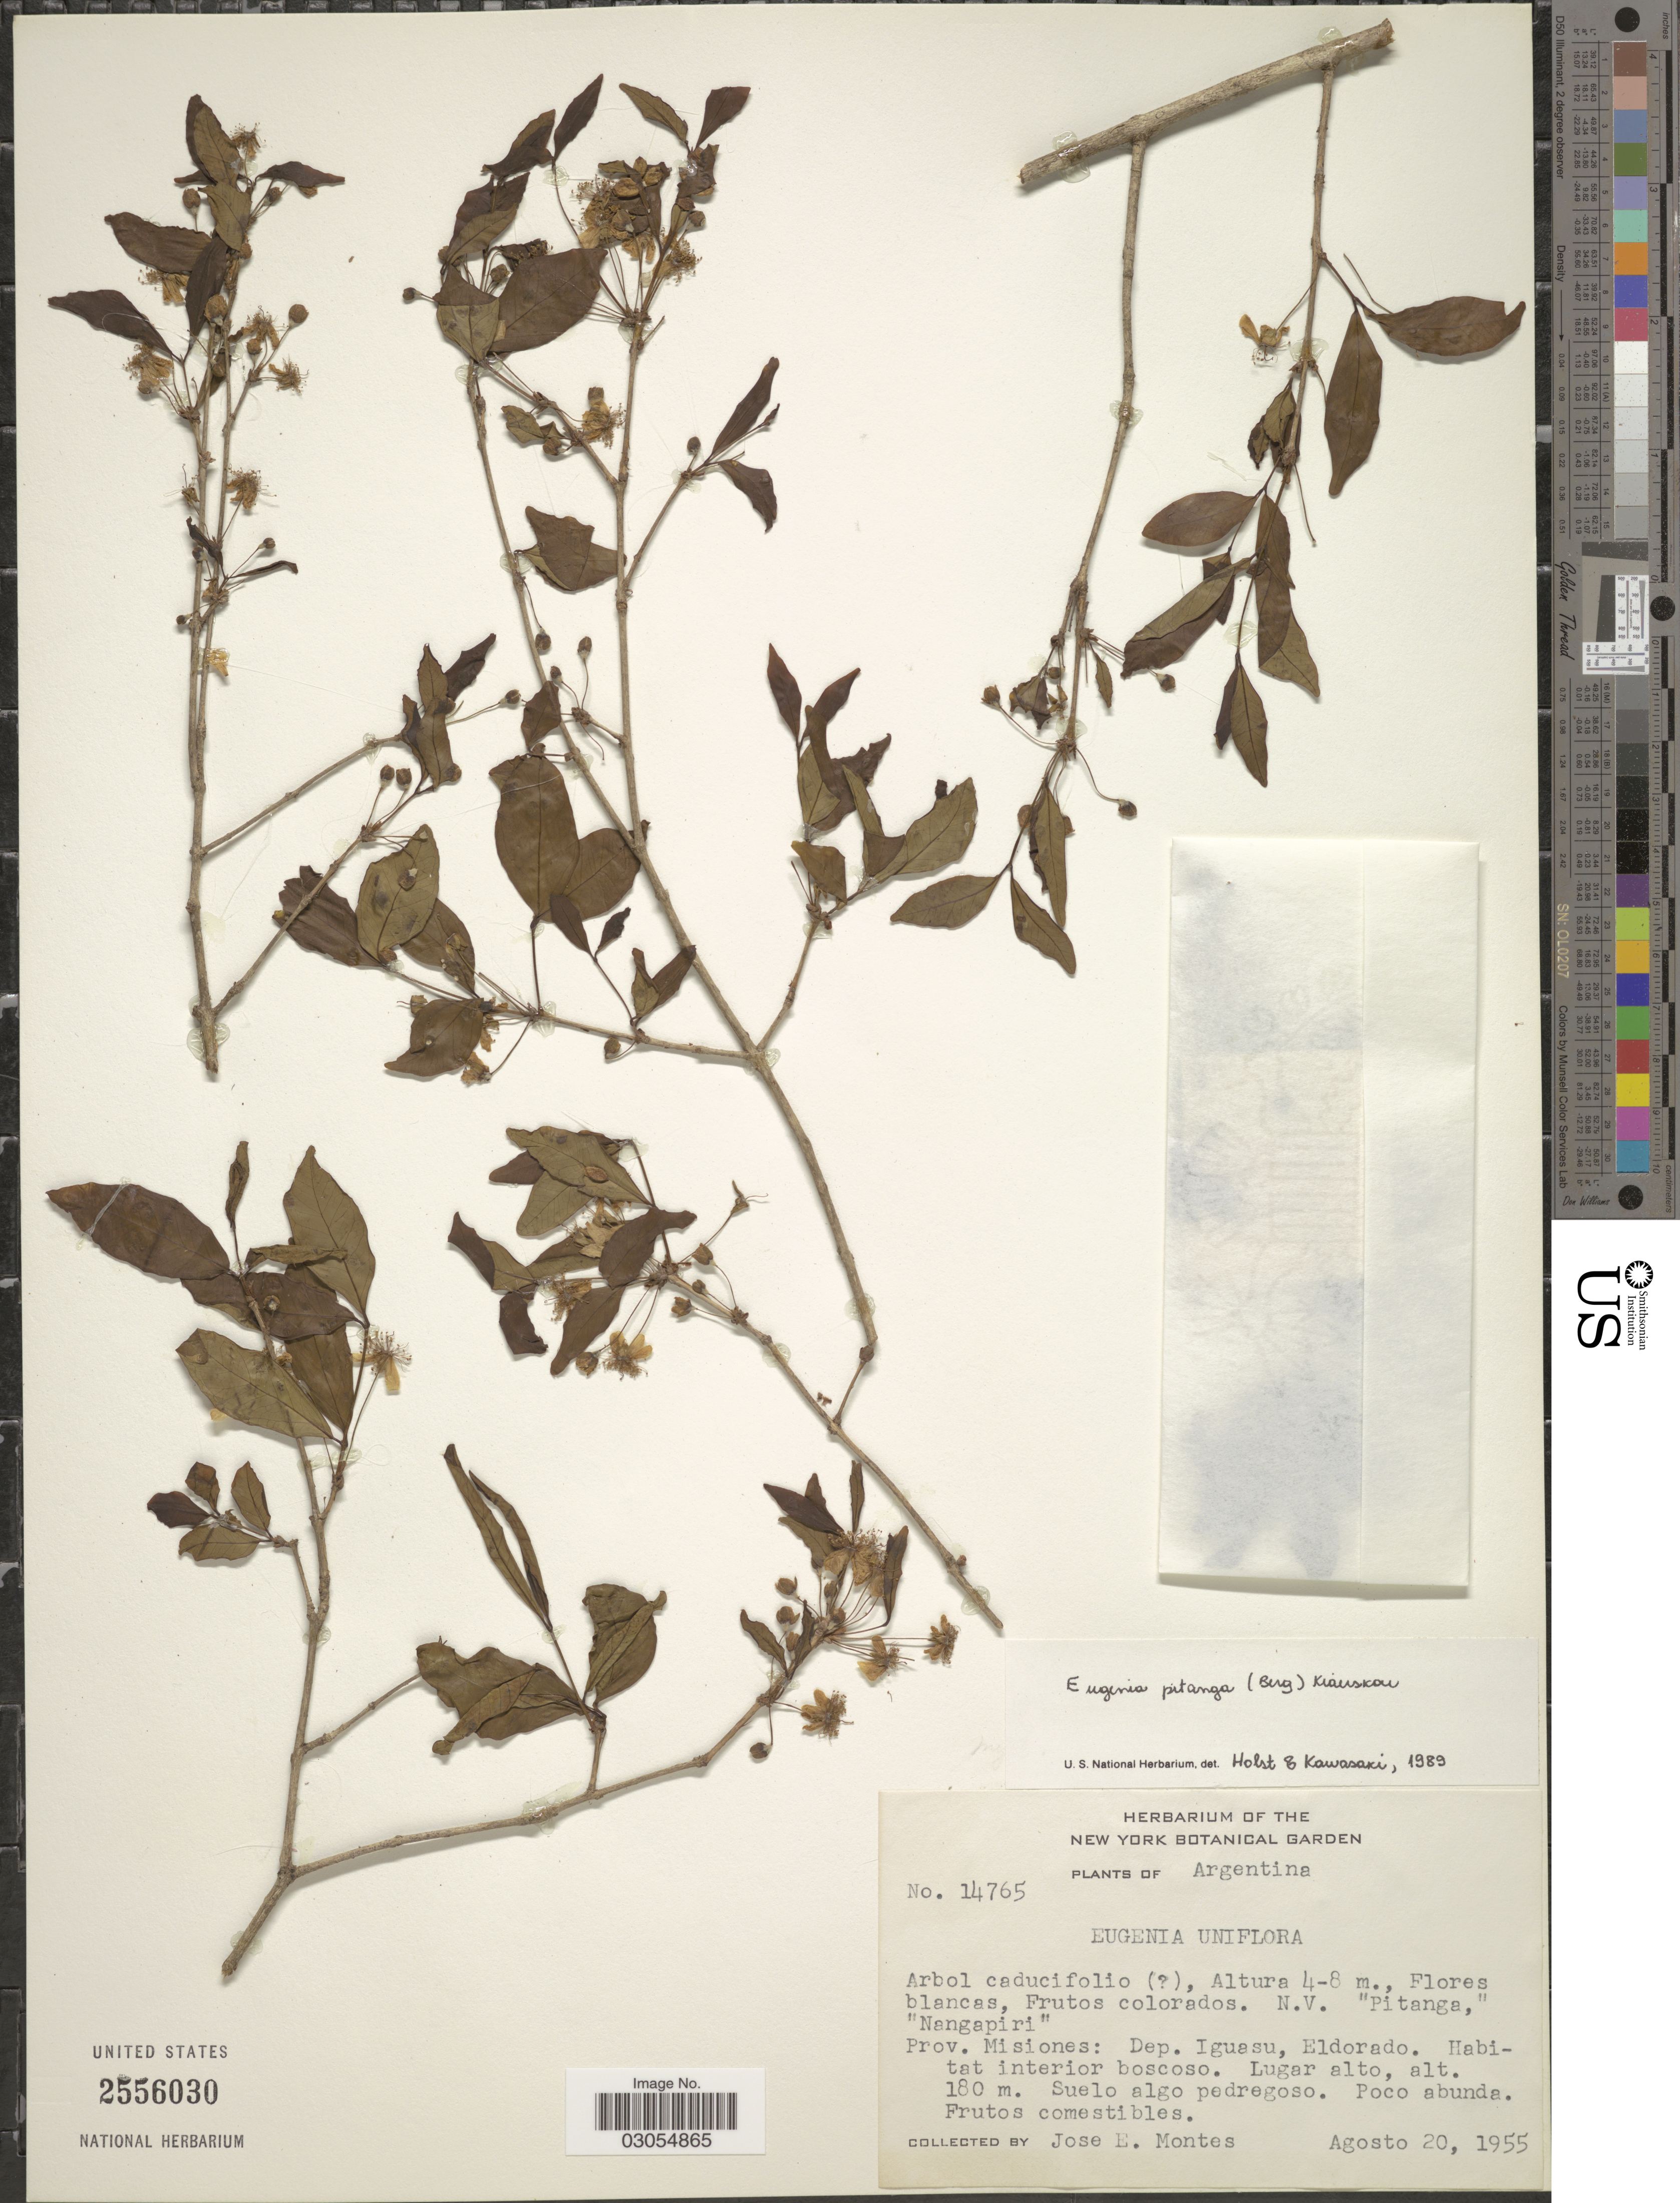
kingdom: Plantae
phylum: Tracheophyta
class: Magnoliopsida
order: Myrtales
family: Myrtaceae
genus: Eugenia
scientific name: Eugenia pitanga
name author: (O. Berg) Nied.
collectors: J. E. Montes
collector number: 14765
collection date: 1955-08-20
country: Argentina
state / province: Misiones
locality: Dep. Iguasu, Eldorado.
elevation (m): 180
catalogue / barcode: US 2556030